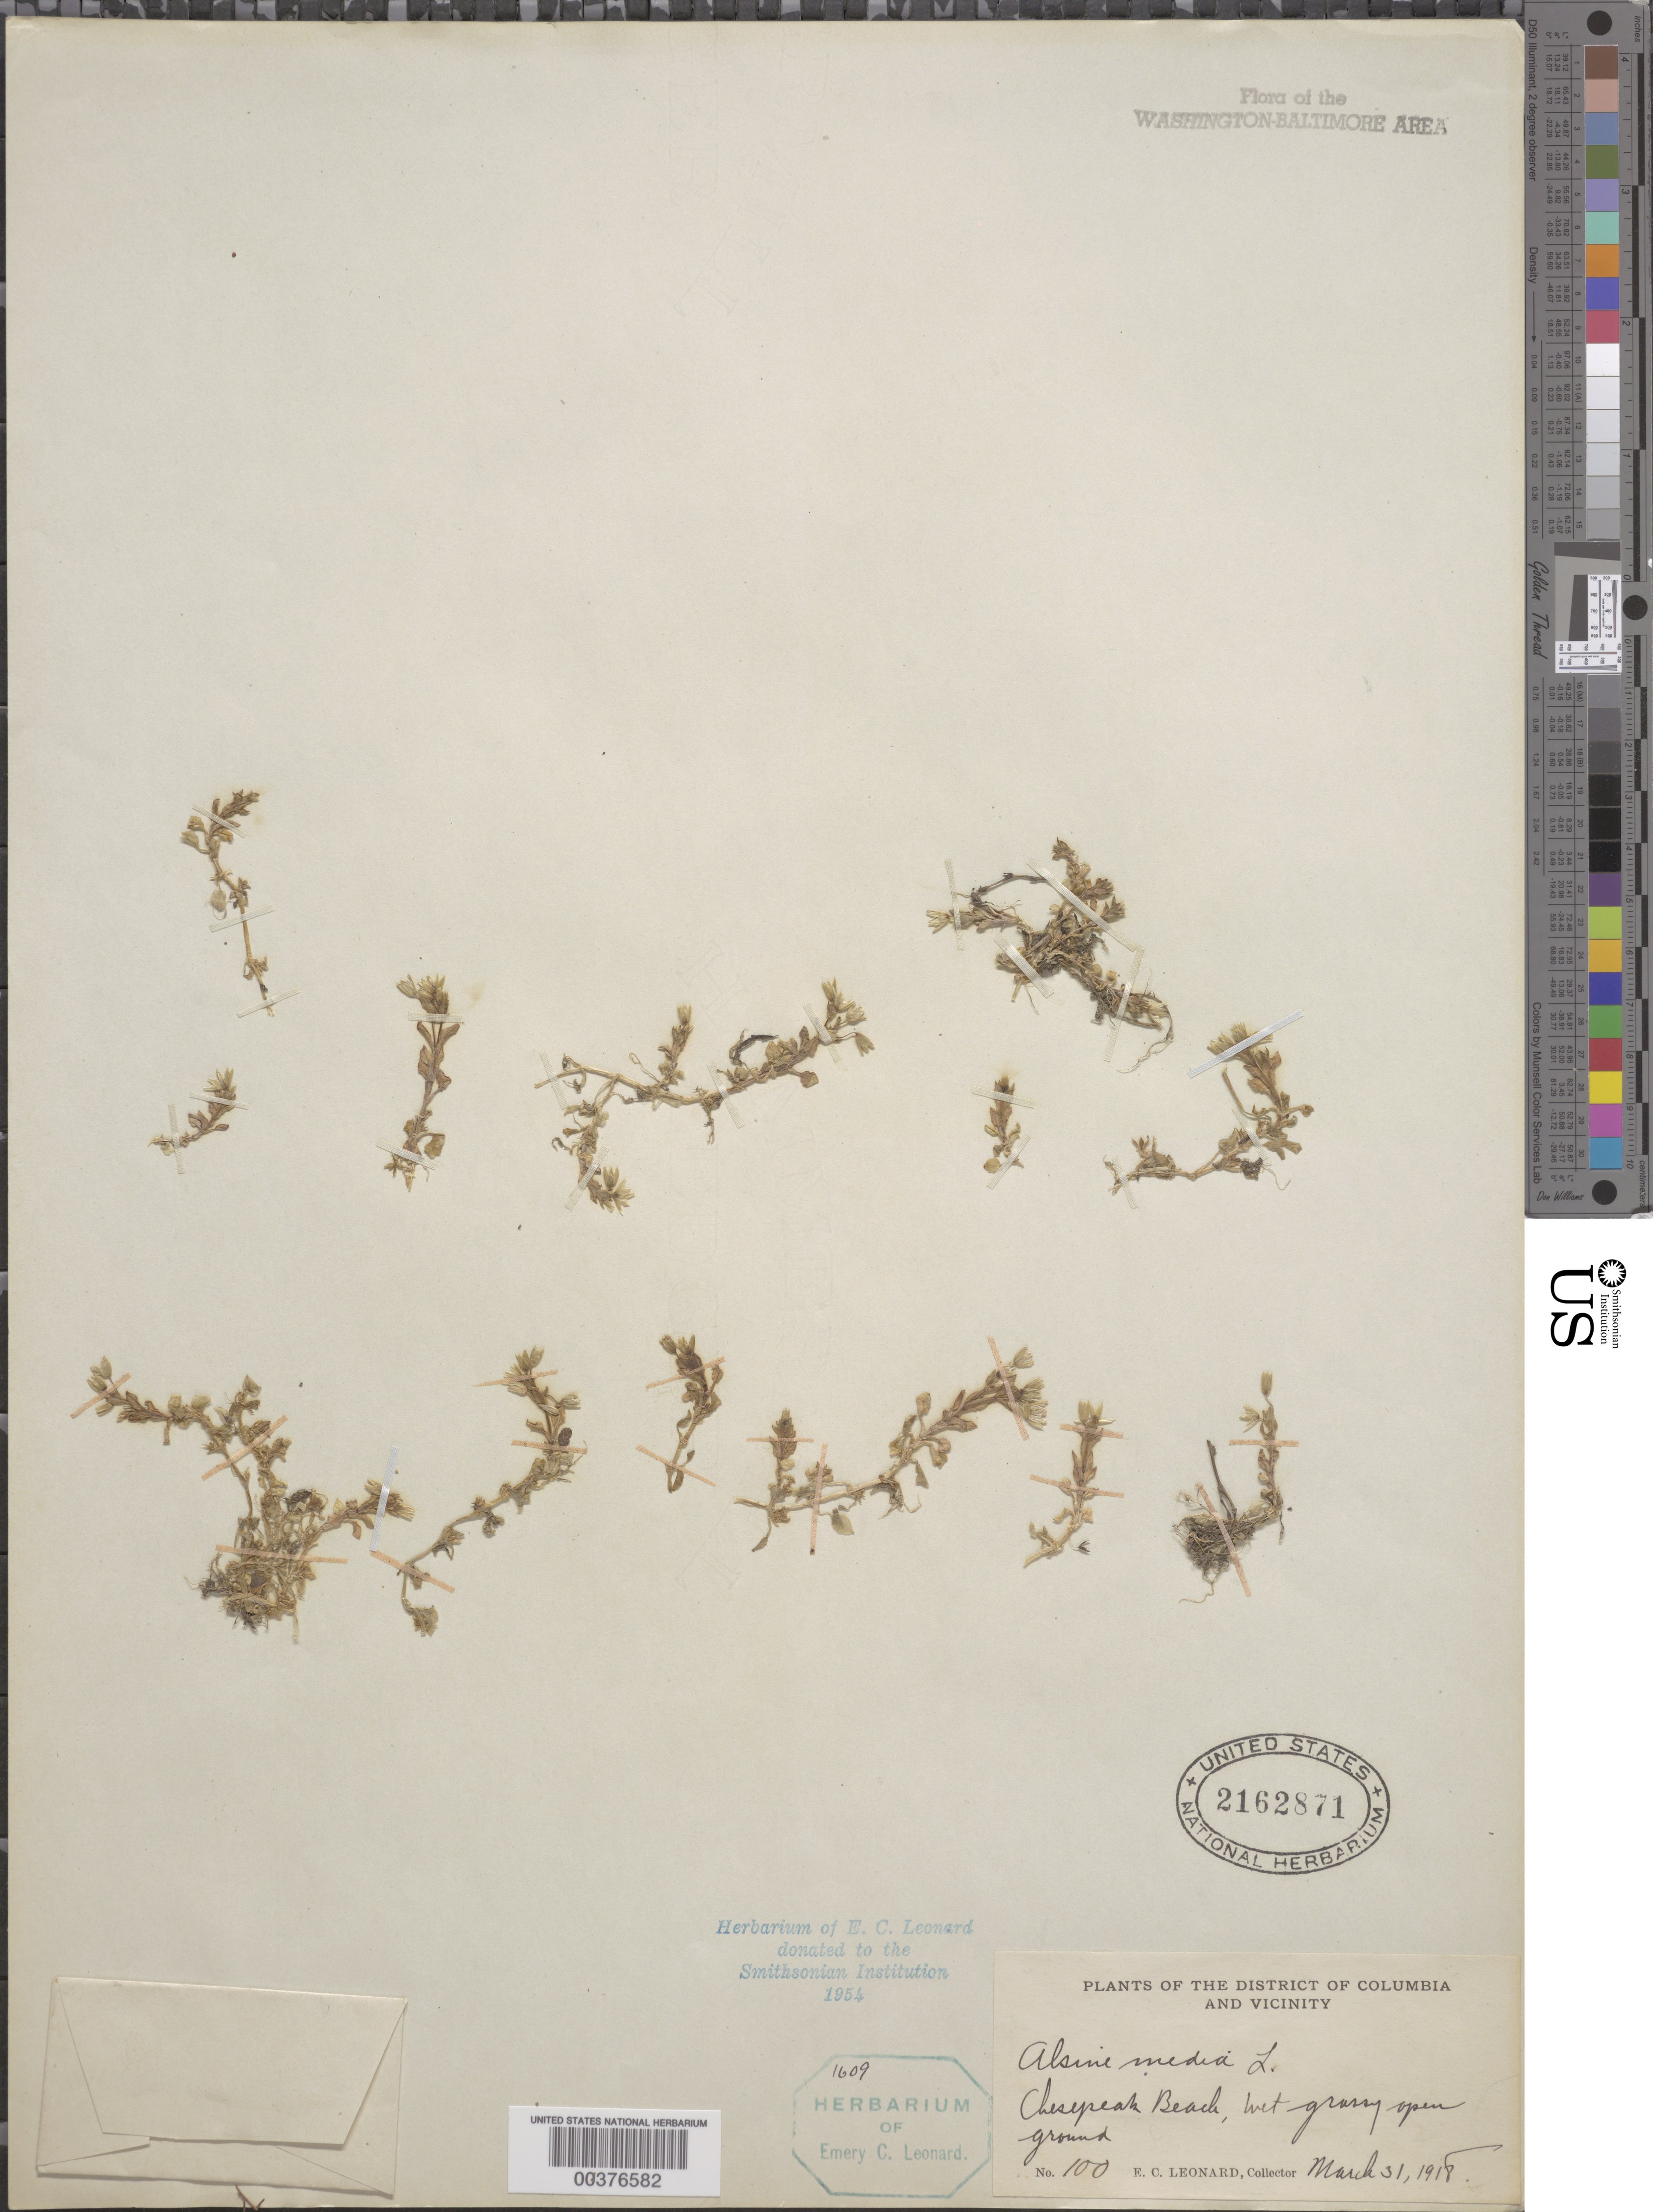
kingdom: Plantae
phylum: Tracheophyta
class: Magnoliopsida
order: Caryophyllales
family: Caryophyllaceae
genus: Stellaria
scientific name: Stellaria media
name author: (L.) Vill.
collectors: E. C. Leonard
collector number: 100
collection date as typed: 31 Mar 1918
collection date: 1918-03-31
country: United States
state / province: Maryland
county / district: Calvert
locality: Chesapeake Beach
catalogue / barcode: US 2162871